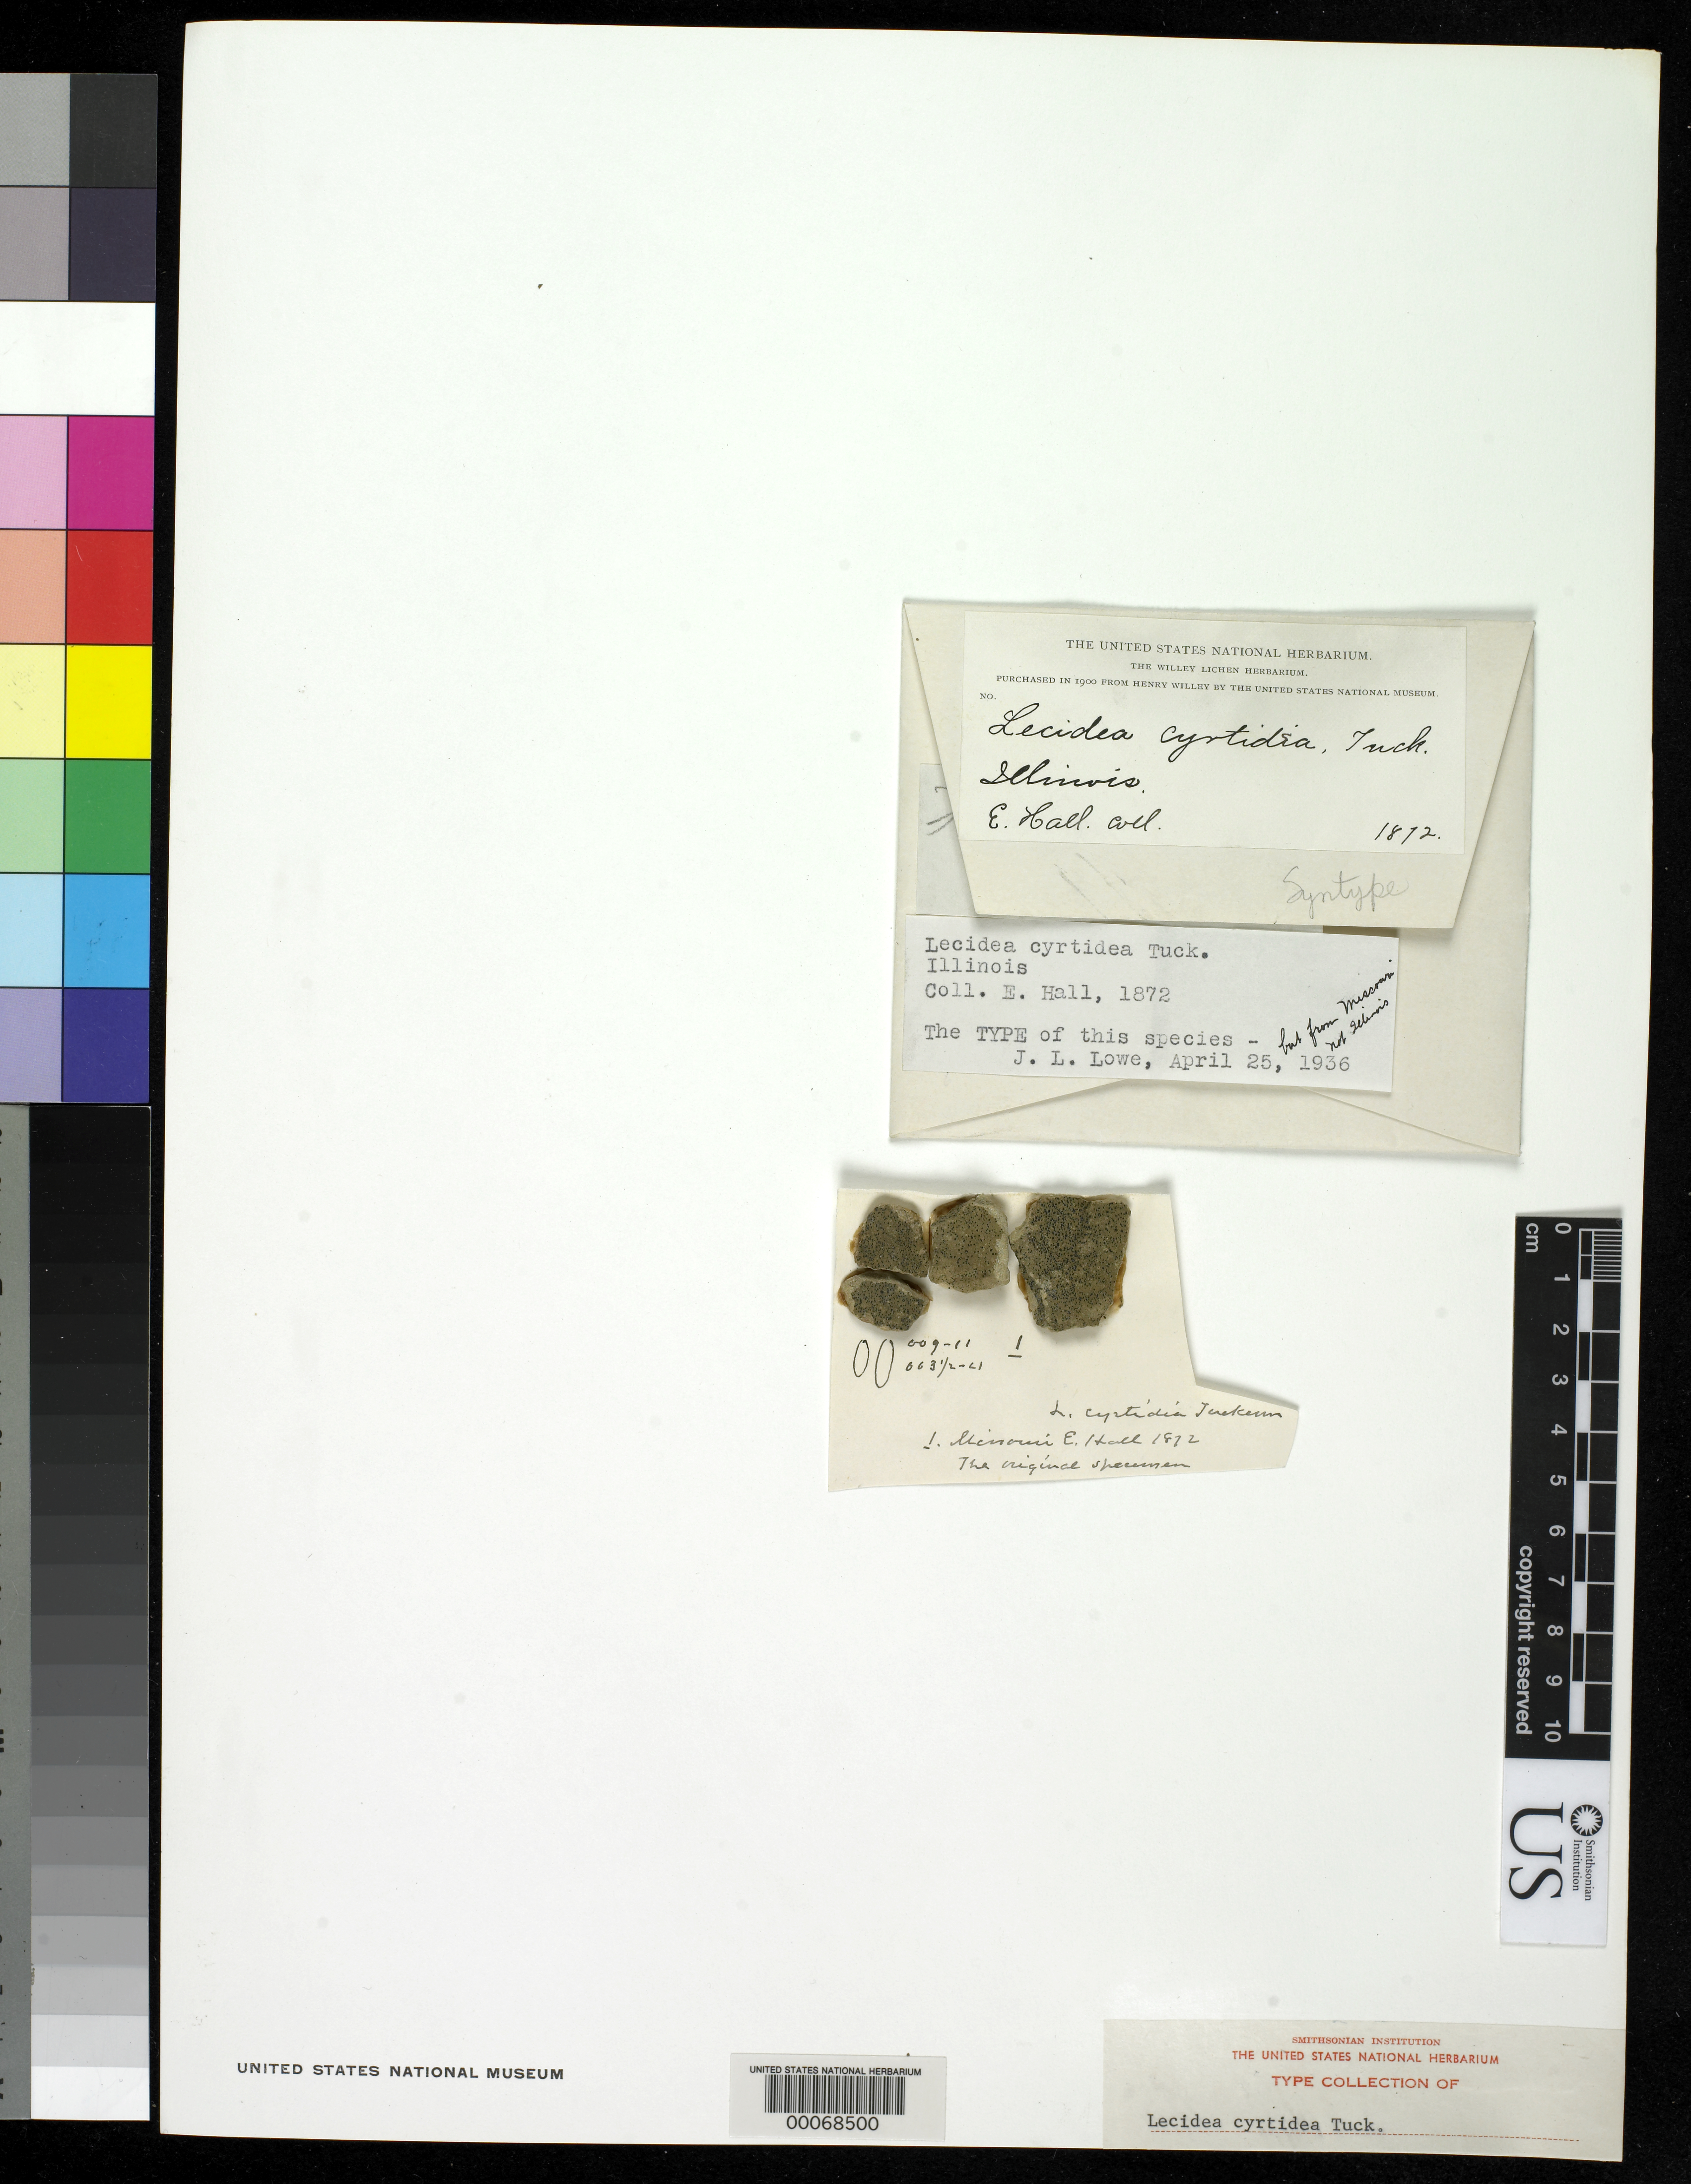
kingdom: Fungi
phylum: Ascomycota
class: Lecanoromycetes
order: Lecideales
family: Lecideaceae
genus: Lecidea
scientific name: Lecidea cyrtidia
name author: Tuck.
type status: Syntype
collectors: E. Hall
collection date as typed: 1872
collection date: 1872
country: United States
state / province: Missouri